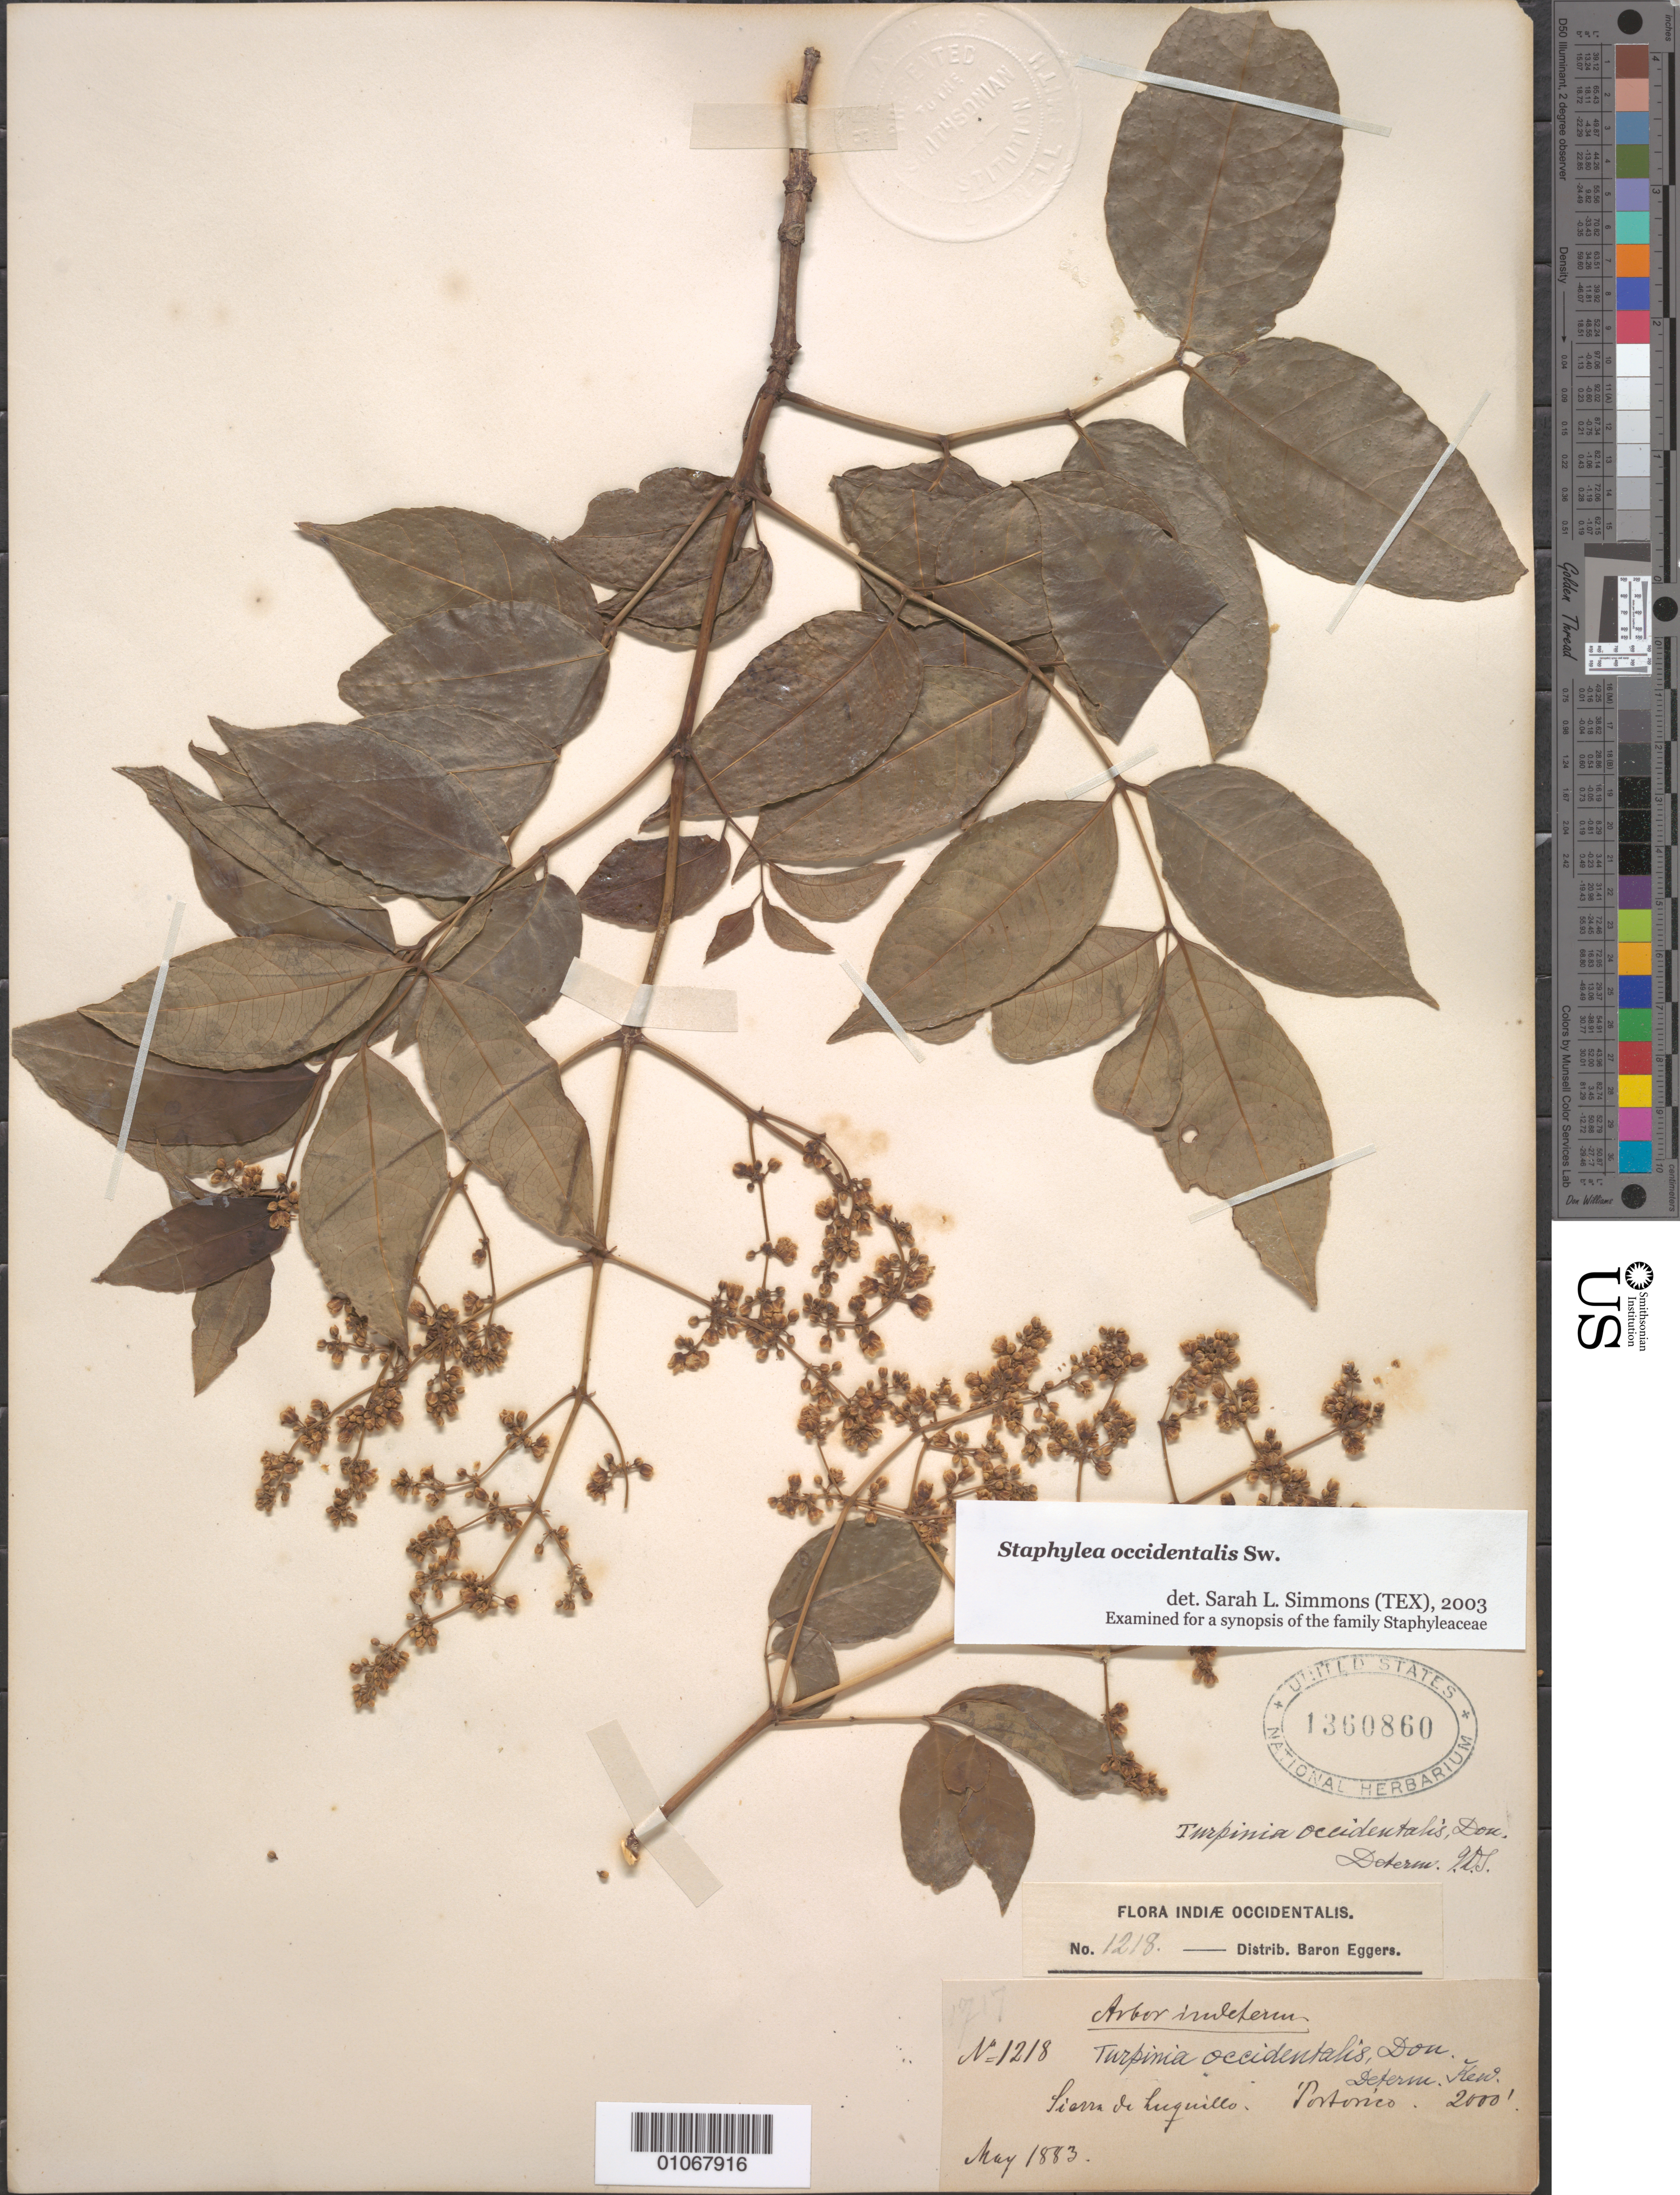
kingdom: Plantae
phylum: Tracheophyta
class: Magnoliopsida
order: Crossosomatales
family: Staphyleaceae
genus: Turpinia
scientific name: Turpinia occidentalis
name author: (Sw.) G. Don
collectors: H. F. A. von Eggers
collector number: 1218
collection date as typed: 01 Jan 1883 to 31 Jan 1883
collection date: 1883-01-01/1883-01-31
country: Puerto Rico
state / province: Luquillo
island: Puerto Rico I.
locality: Sierra de Luquillo.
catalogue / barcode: US 1360860